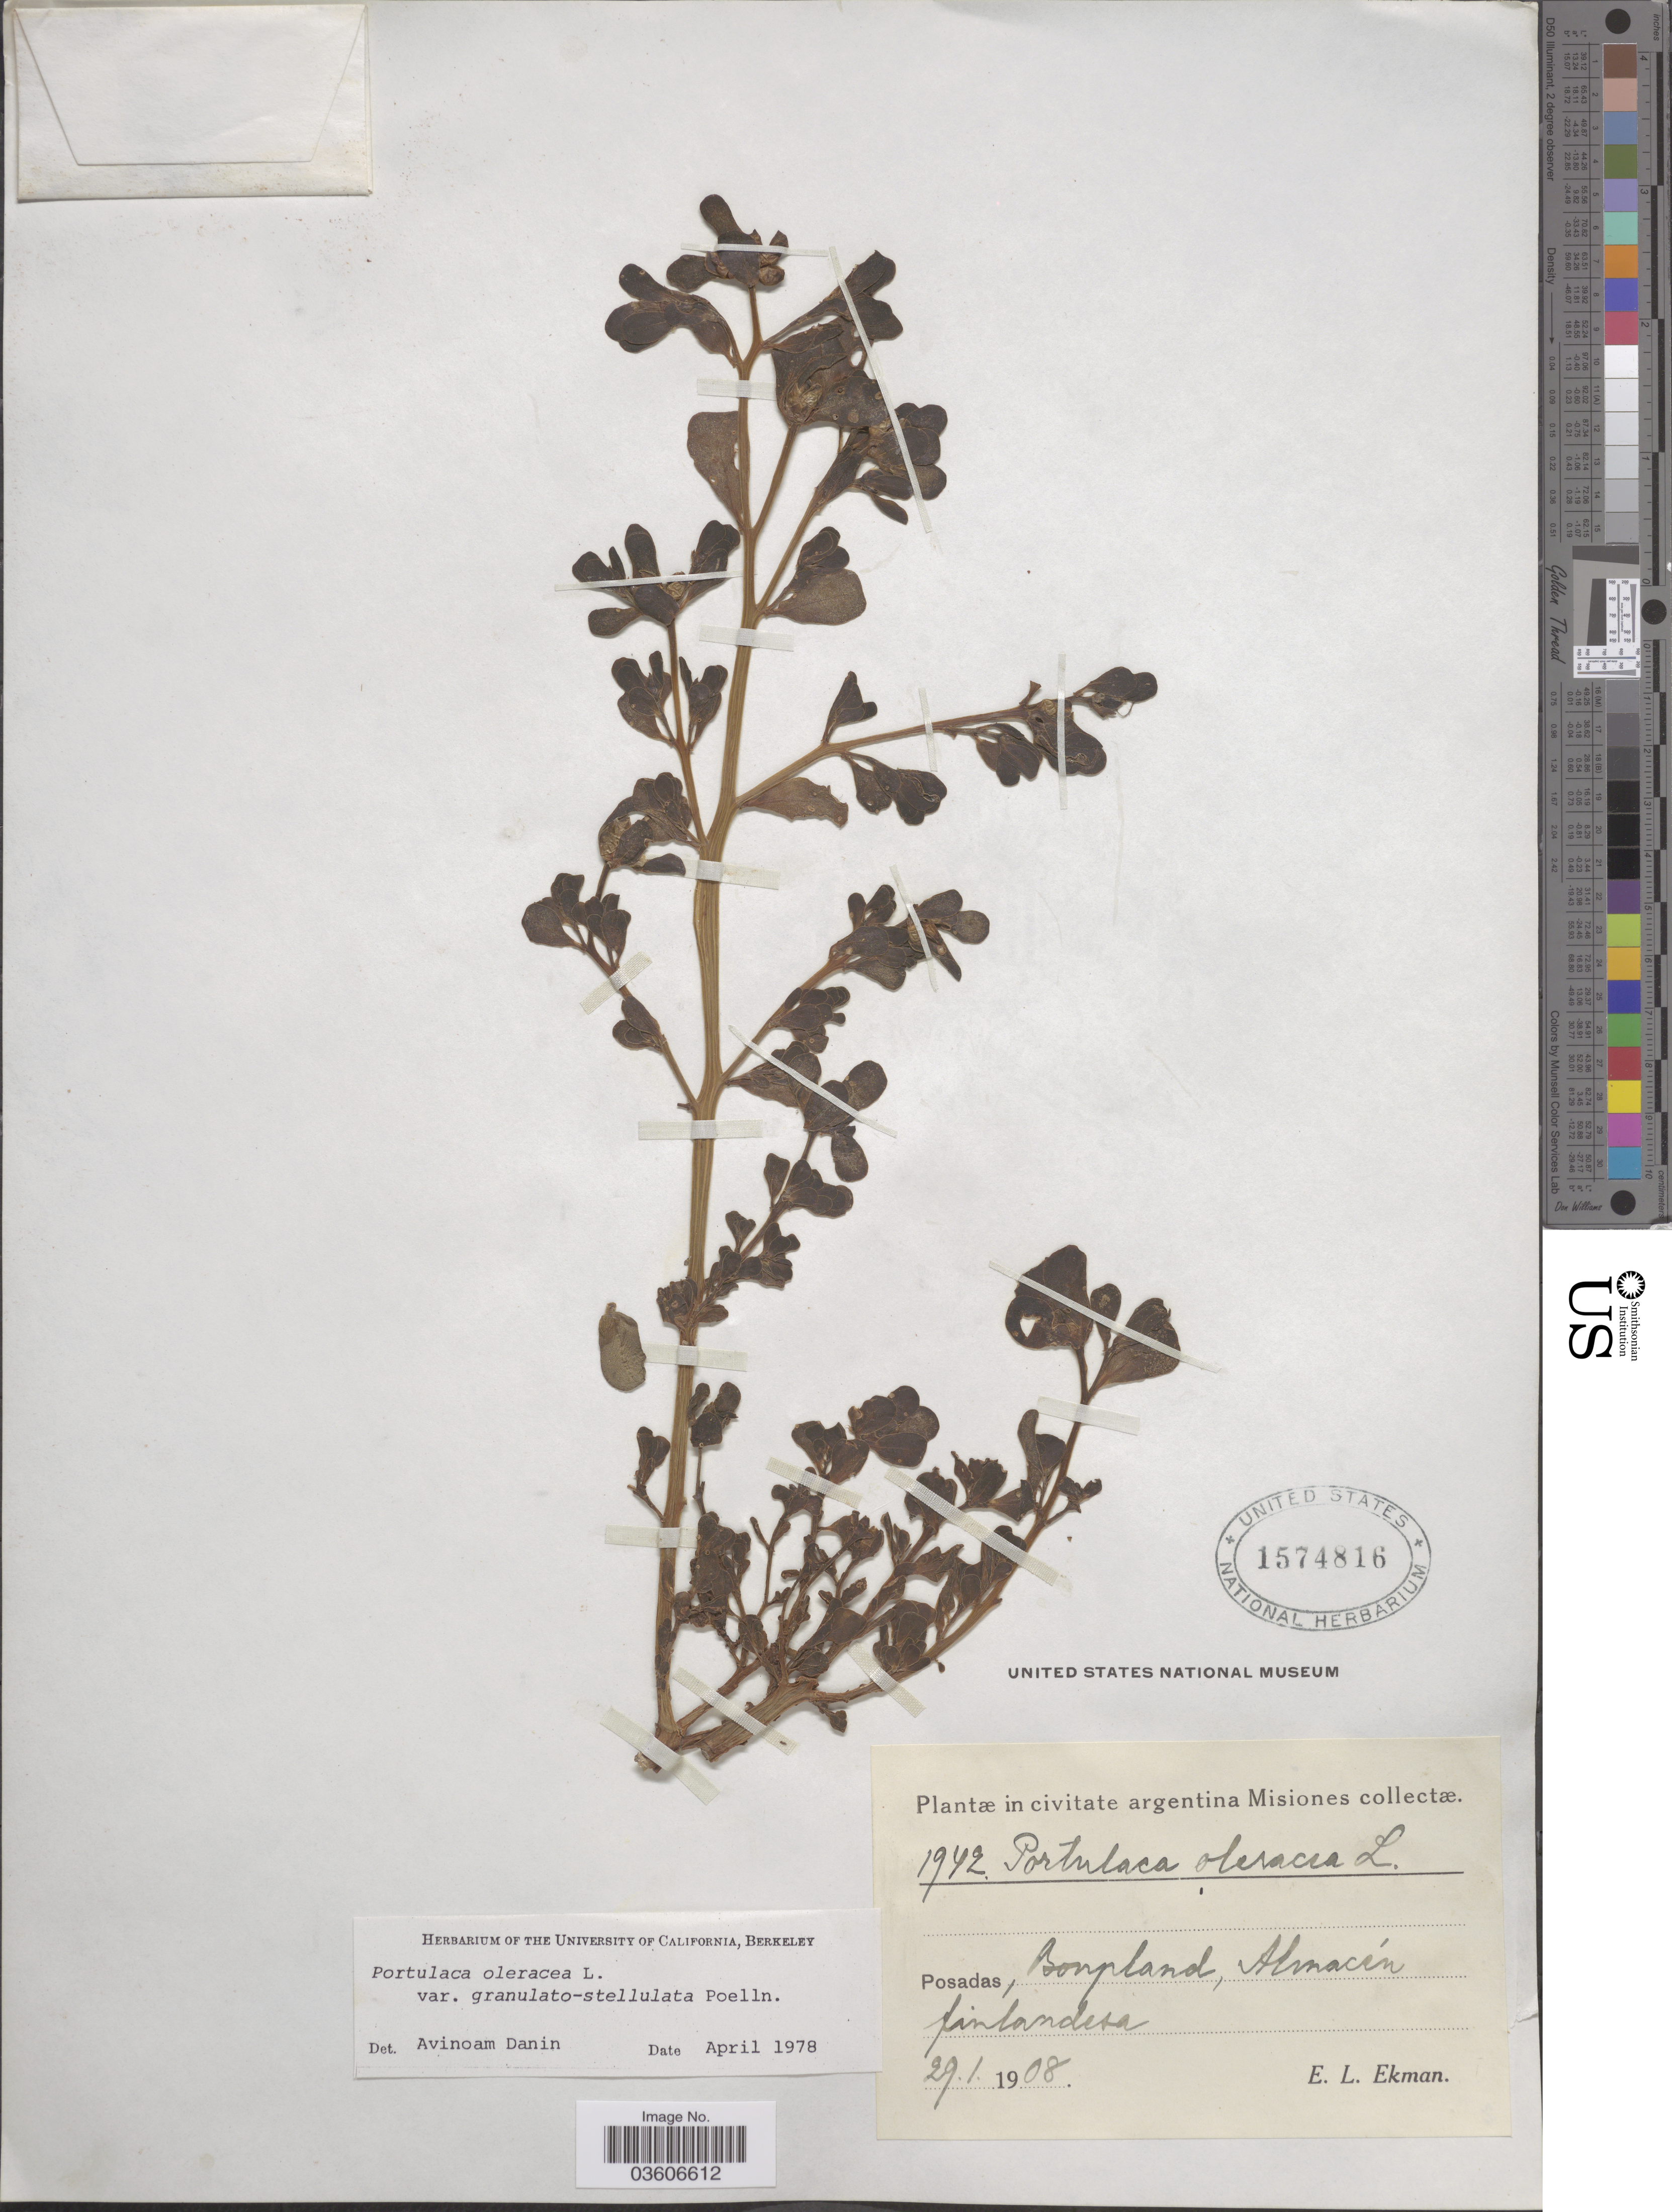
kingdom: Plantae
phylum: Tracheophyta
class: Magnoliopsida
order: Caryophyllales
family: Portulacaceae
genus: Portulaca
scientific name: Portulaca oleracea var. granulatostellulata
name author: Poelln.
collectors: E. L. Ekman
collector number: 1942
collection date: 1908-01-29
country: Argentina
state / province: Misiones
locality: Posadas, Bonpland, Almacén.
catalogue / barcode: US 1574816